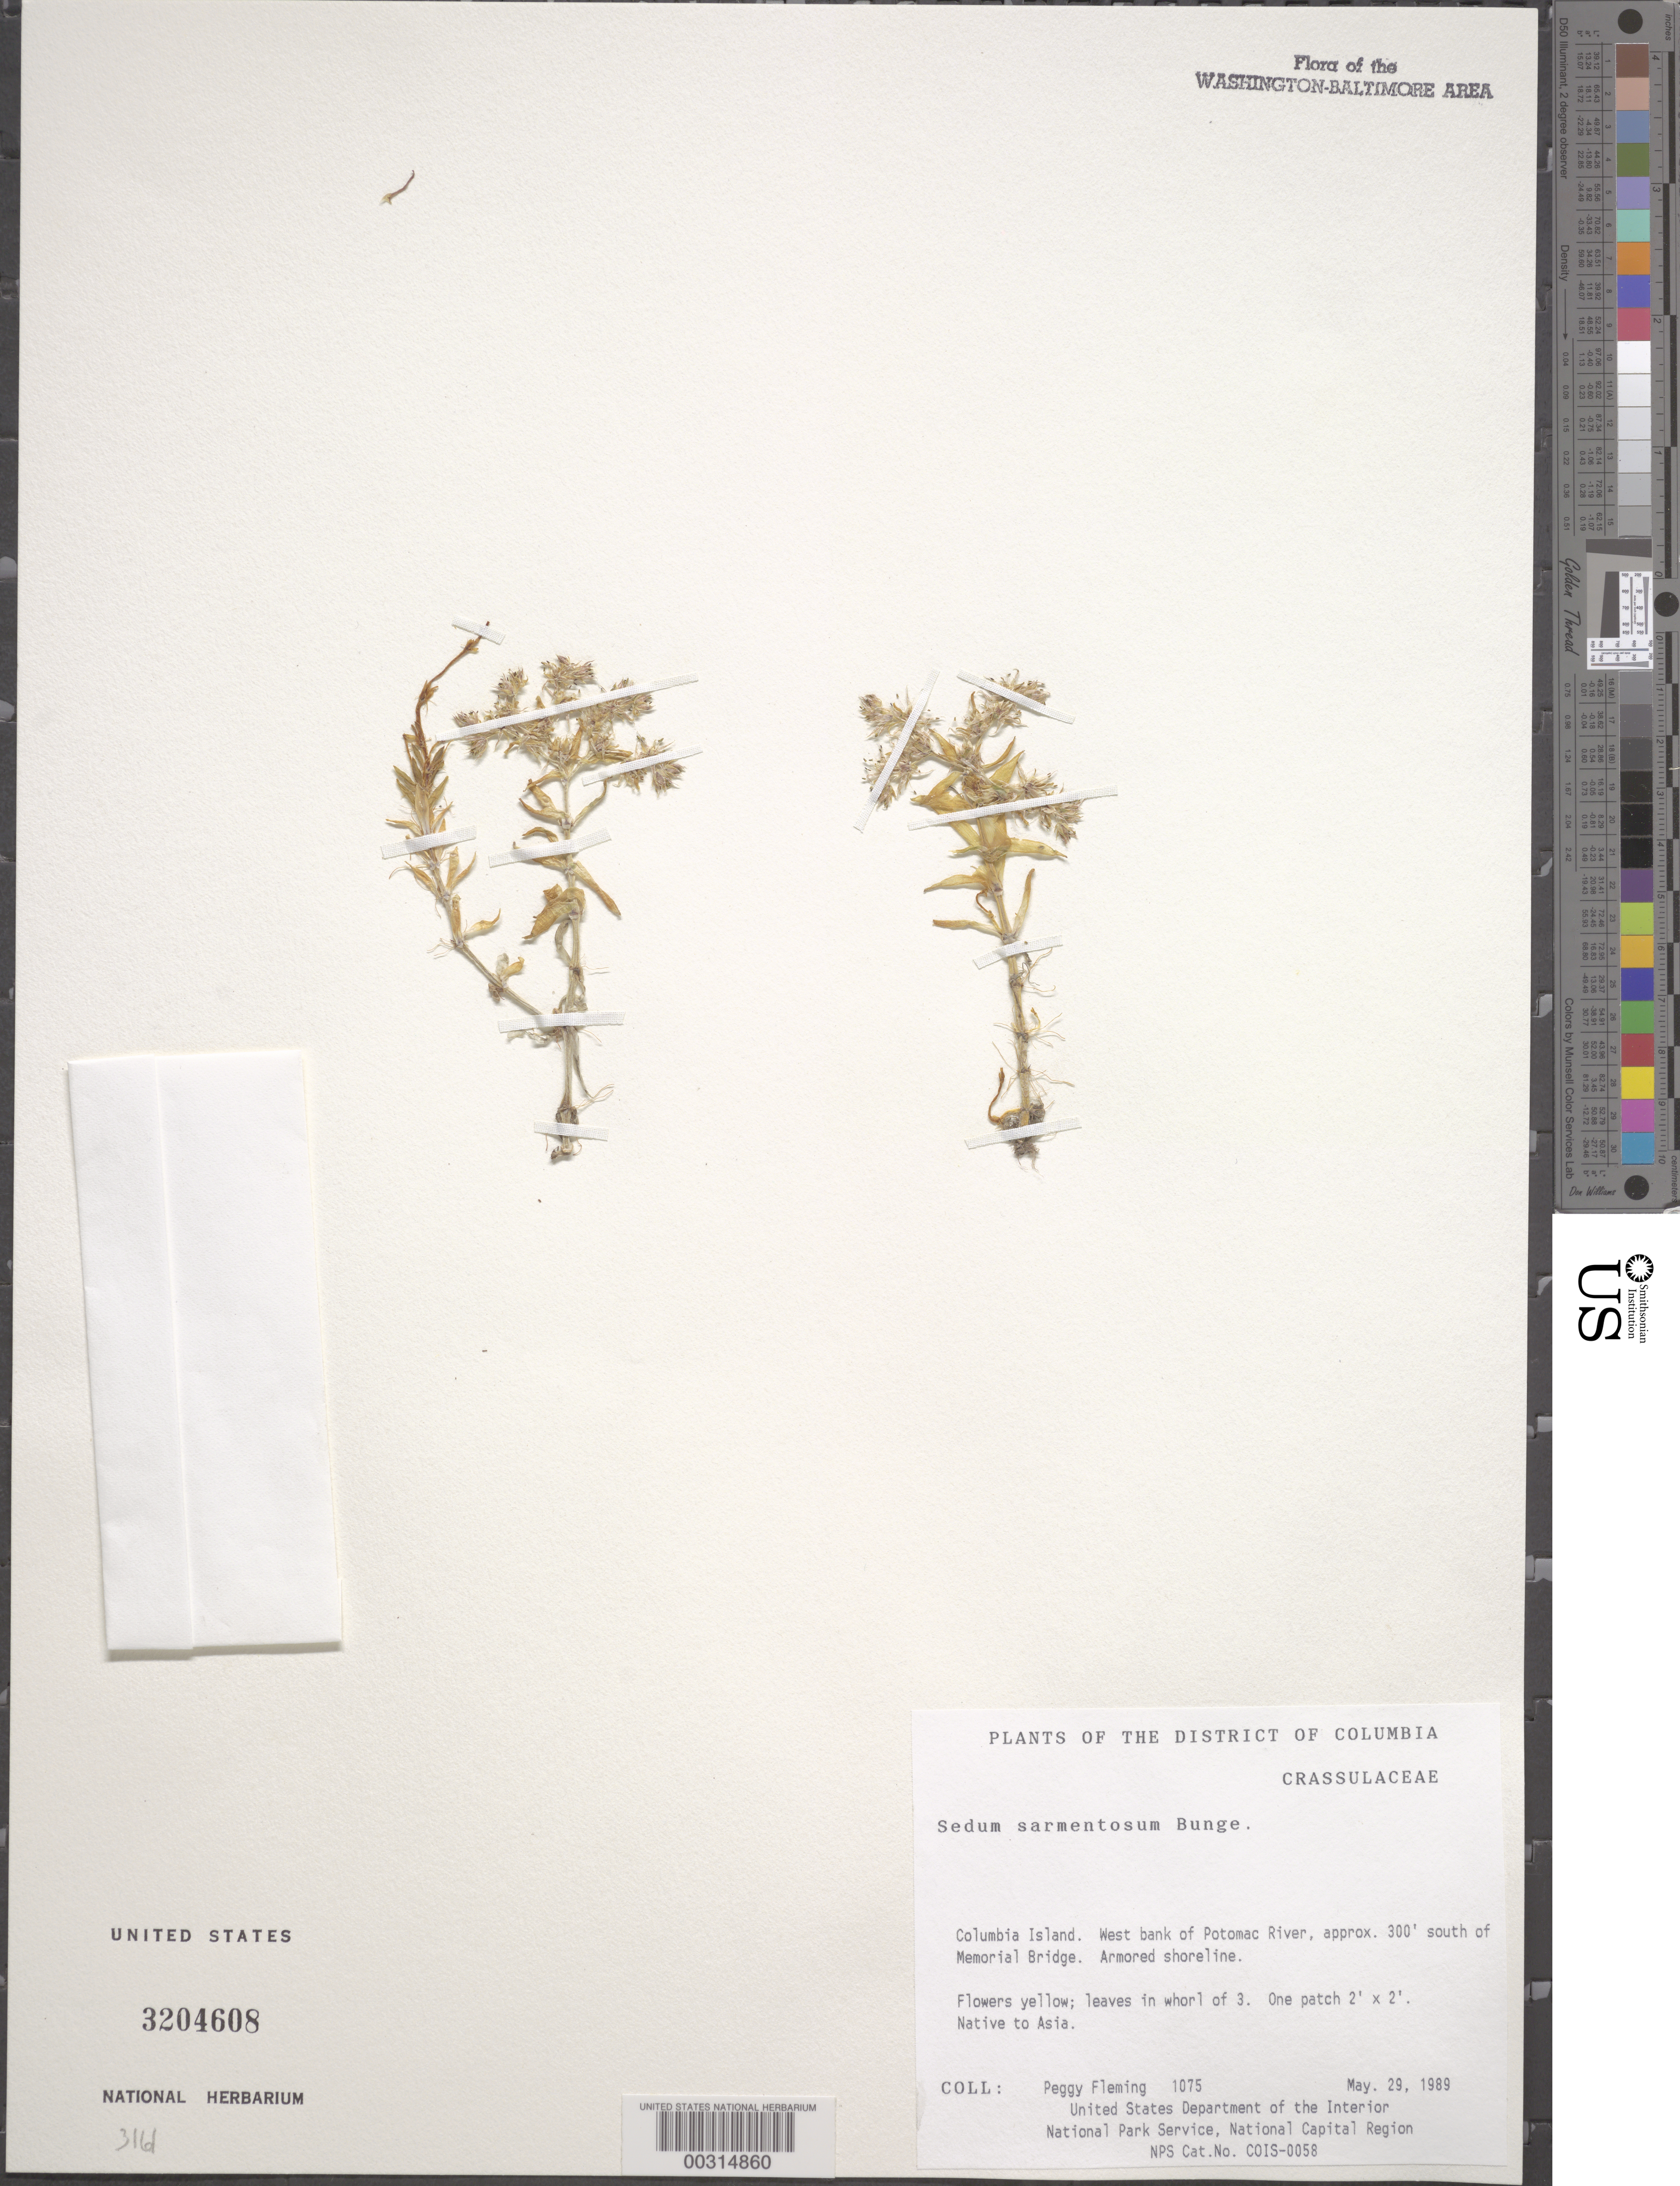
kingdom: Plantae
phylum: Tracheophyta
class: Magnoliopsida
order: Saxifragales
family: Crassulaceae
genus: Sedum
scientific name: Sedum sarmentosum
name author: Bunge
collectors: P. Fleming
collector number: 1075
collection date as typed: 29 May 1989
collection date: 1989-05-29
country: United States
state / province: District of Columbia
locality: Columbia Island, W bank of Potomac River, 300' S of Memorial Bridge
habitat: Armored shoreline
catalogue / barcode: US 3204608